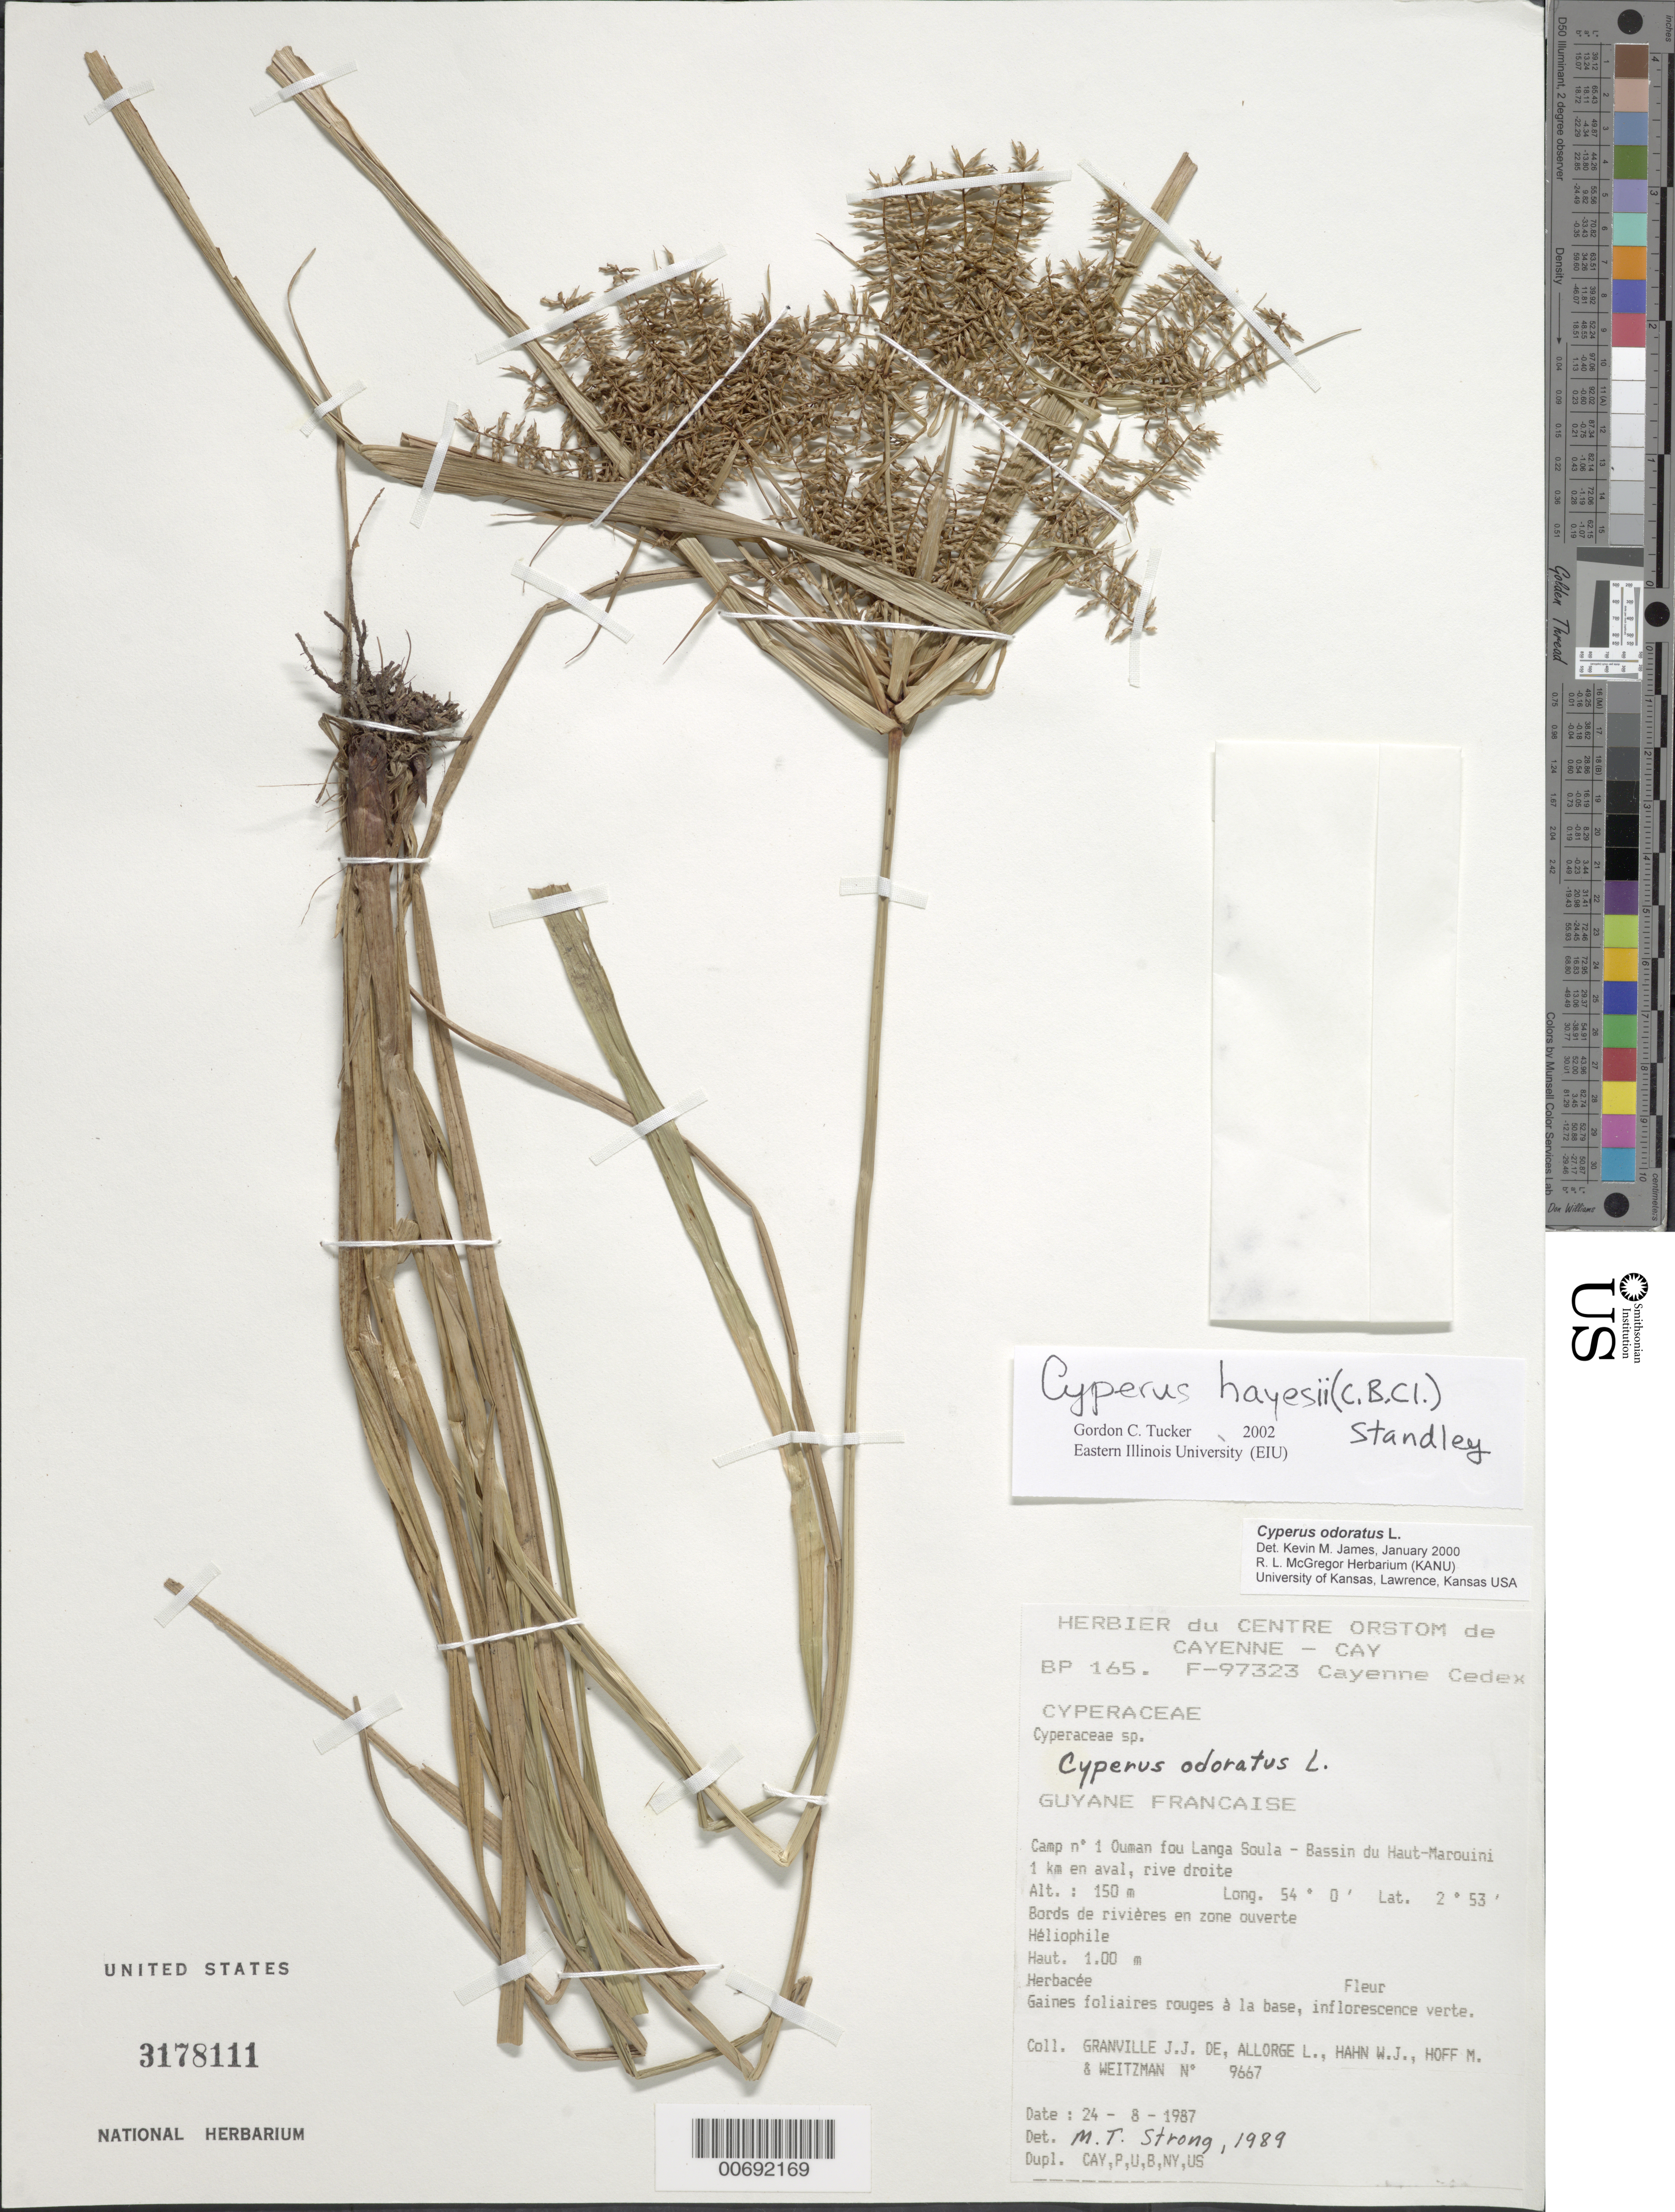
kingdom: Plantae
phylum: Tracheophyta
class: Liliopsida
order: Poales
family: Cyperaceae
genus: Cyperus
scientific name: Cyperus hayesii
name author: (C.B. Clarke) Standl.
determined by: Tucker, G. C.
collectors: J.-J. de Granville, L. Allorge, W. J. Hahn, M. Hoff & A. L. Weitzman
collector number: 9667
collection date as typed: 24-Aug-87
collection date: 1987-08-24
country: French Guiana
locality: Ouman fou Langa Soula, Camp #1, Bassin du Haut-Marouini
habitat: Bord de rivieres en zone ouverte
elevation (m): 150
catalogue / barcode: US 3178111